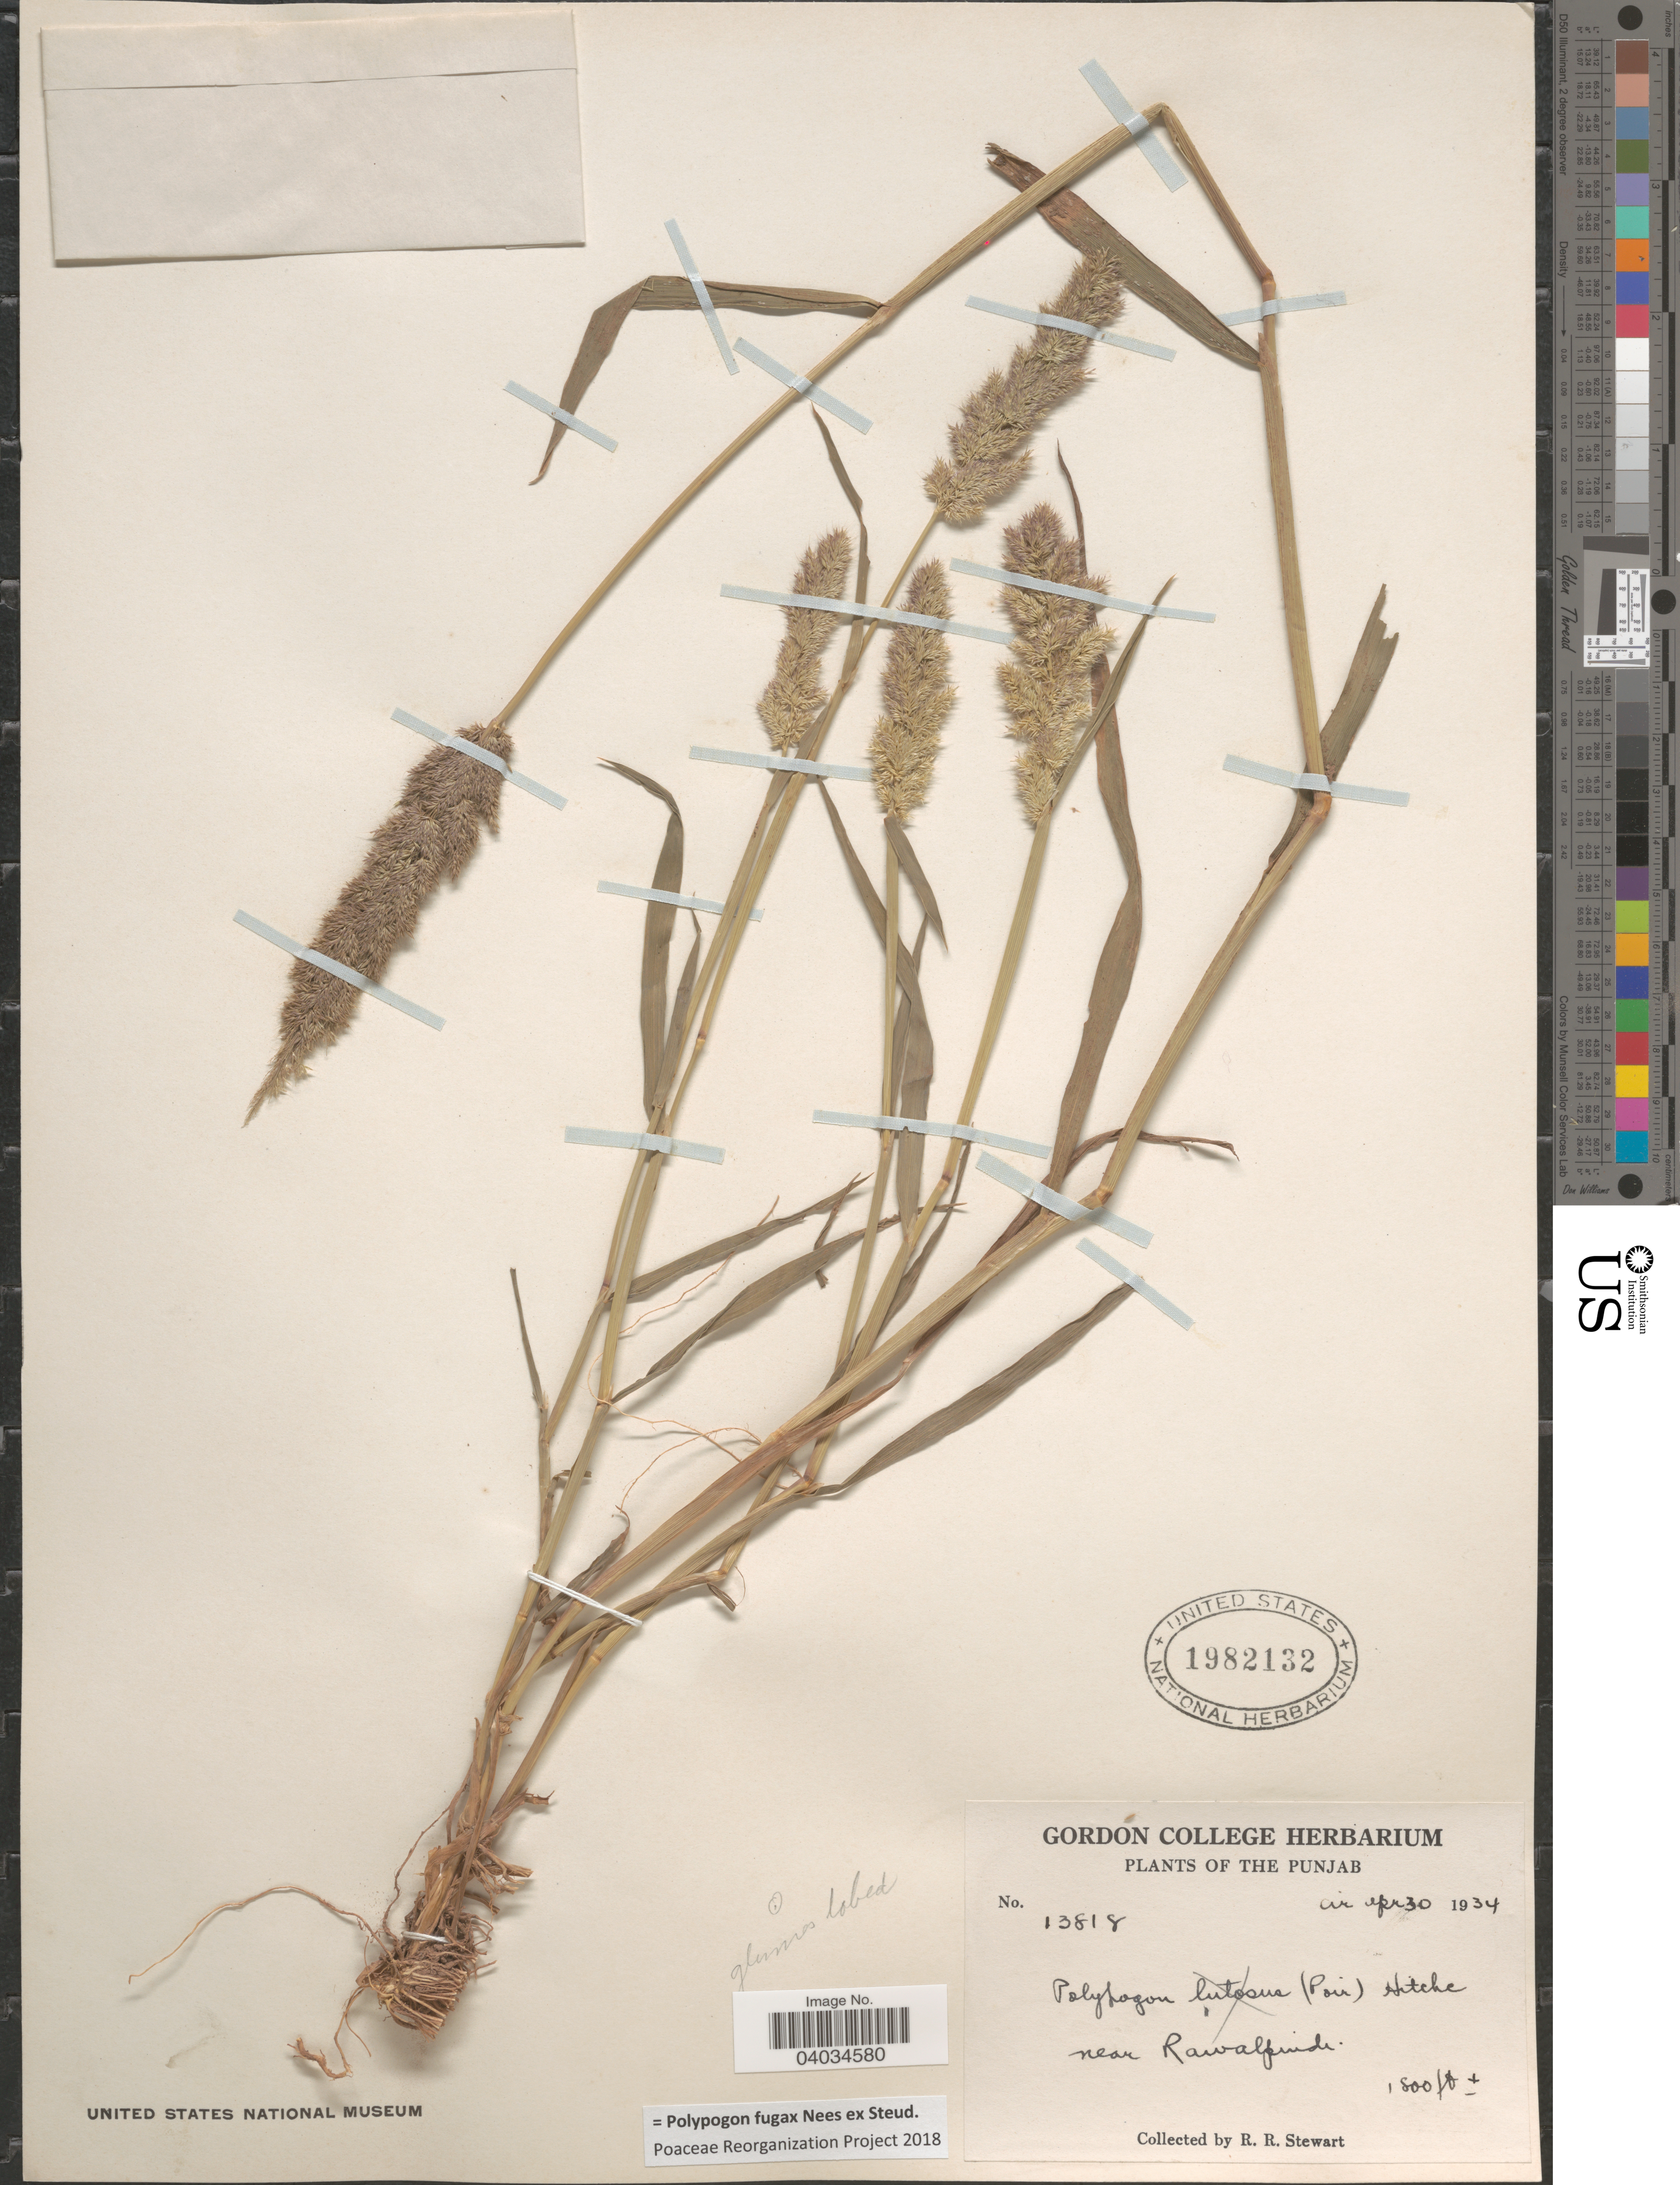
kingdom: Plantae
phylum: Tracheophyta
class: Liliopsida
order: Poales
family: Poaceae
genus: Polypogon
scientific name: Polypogon fugax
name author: Nees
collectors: R. Stewart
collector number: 13818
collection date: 1934-04-30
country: Pakistan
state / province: Punjab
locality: Near Rawalpindi.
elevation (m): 549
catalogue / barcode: US 1982132